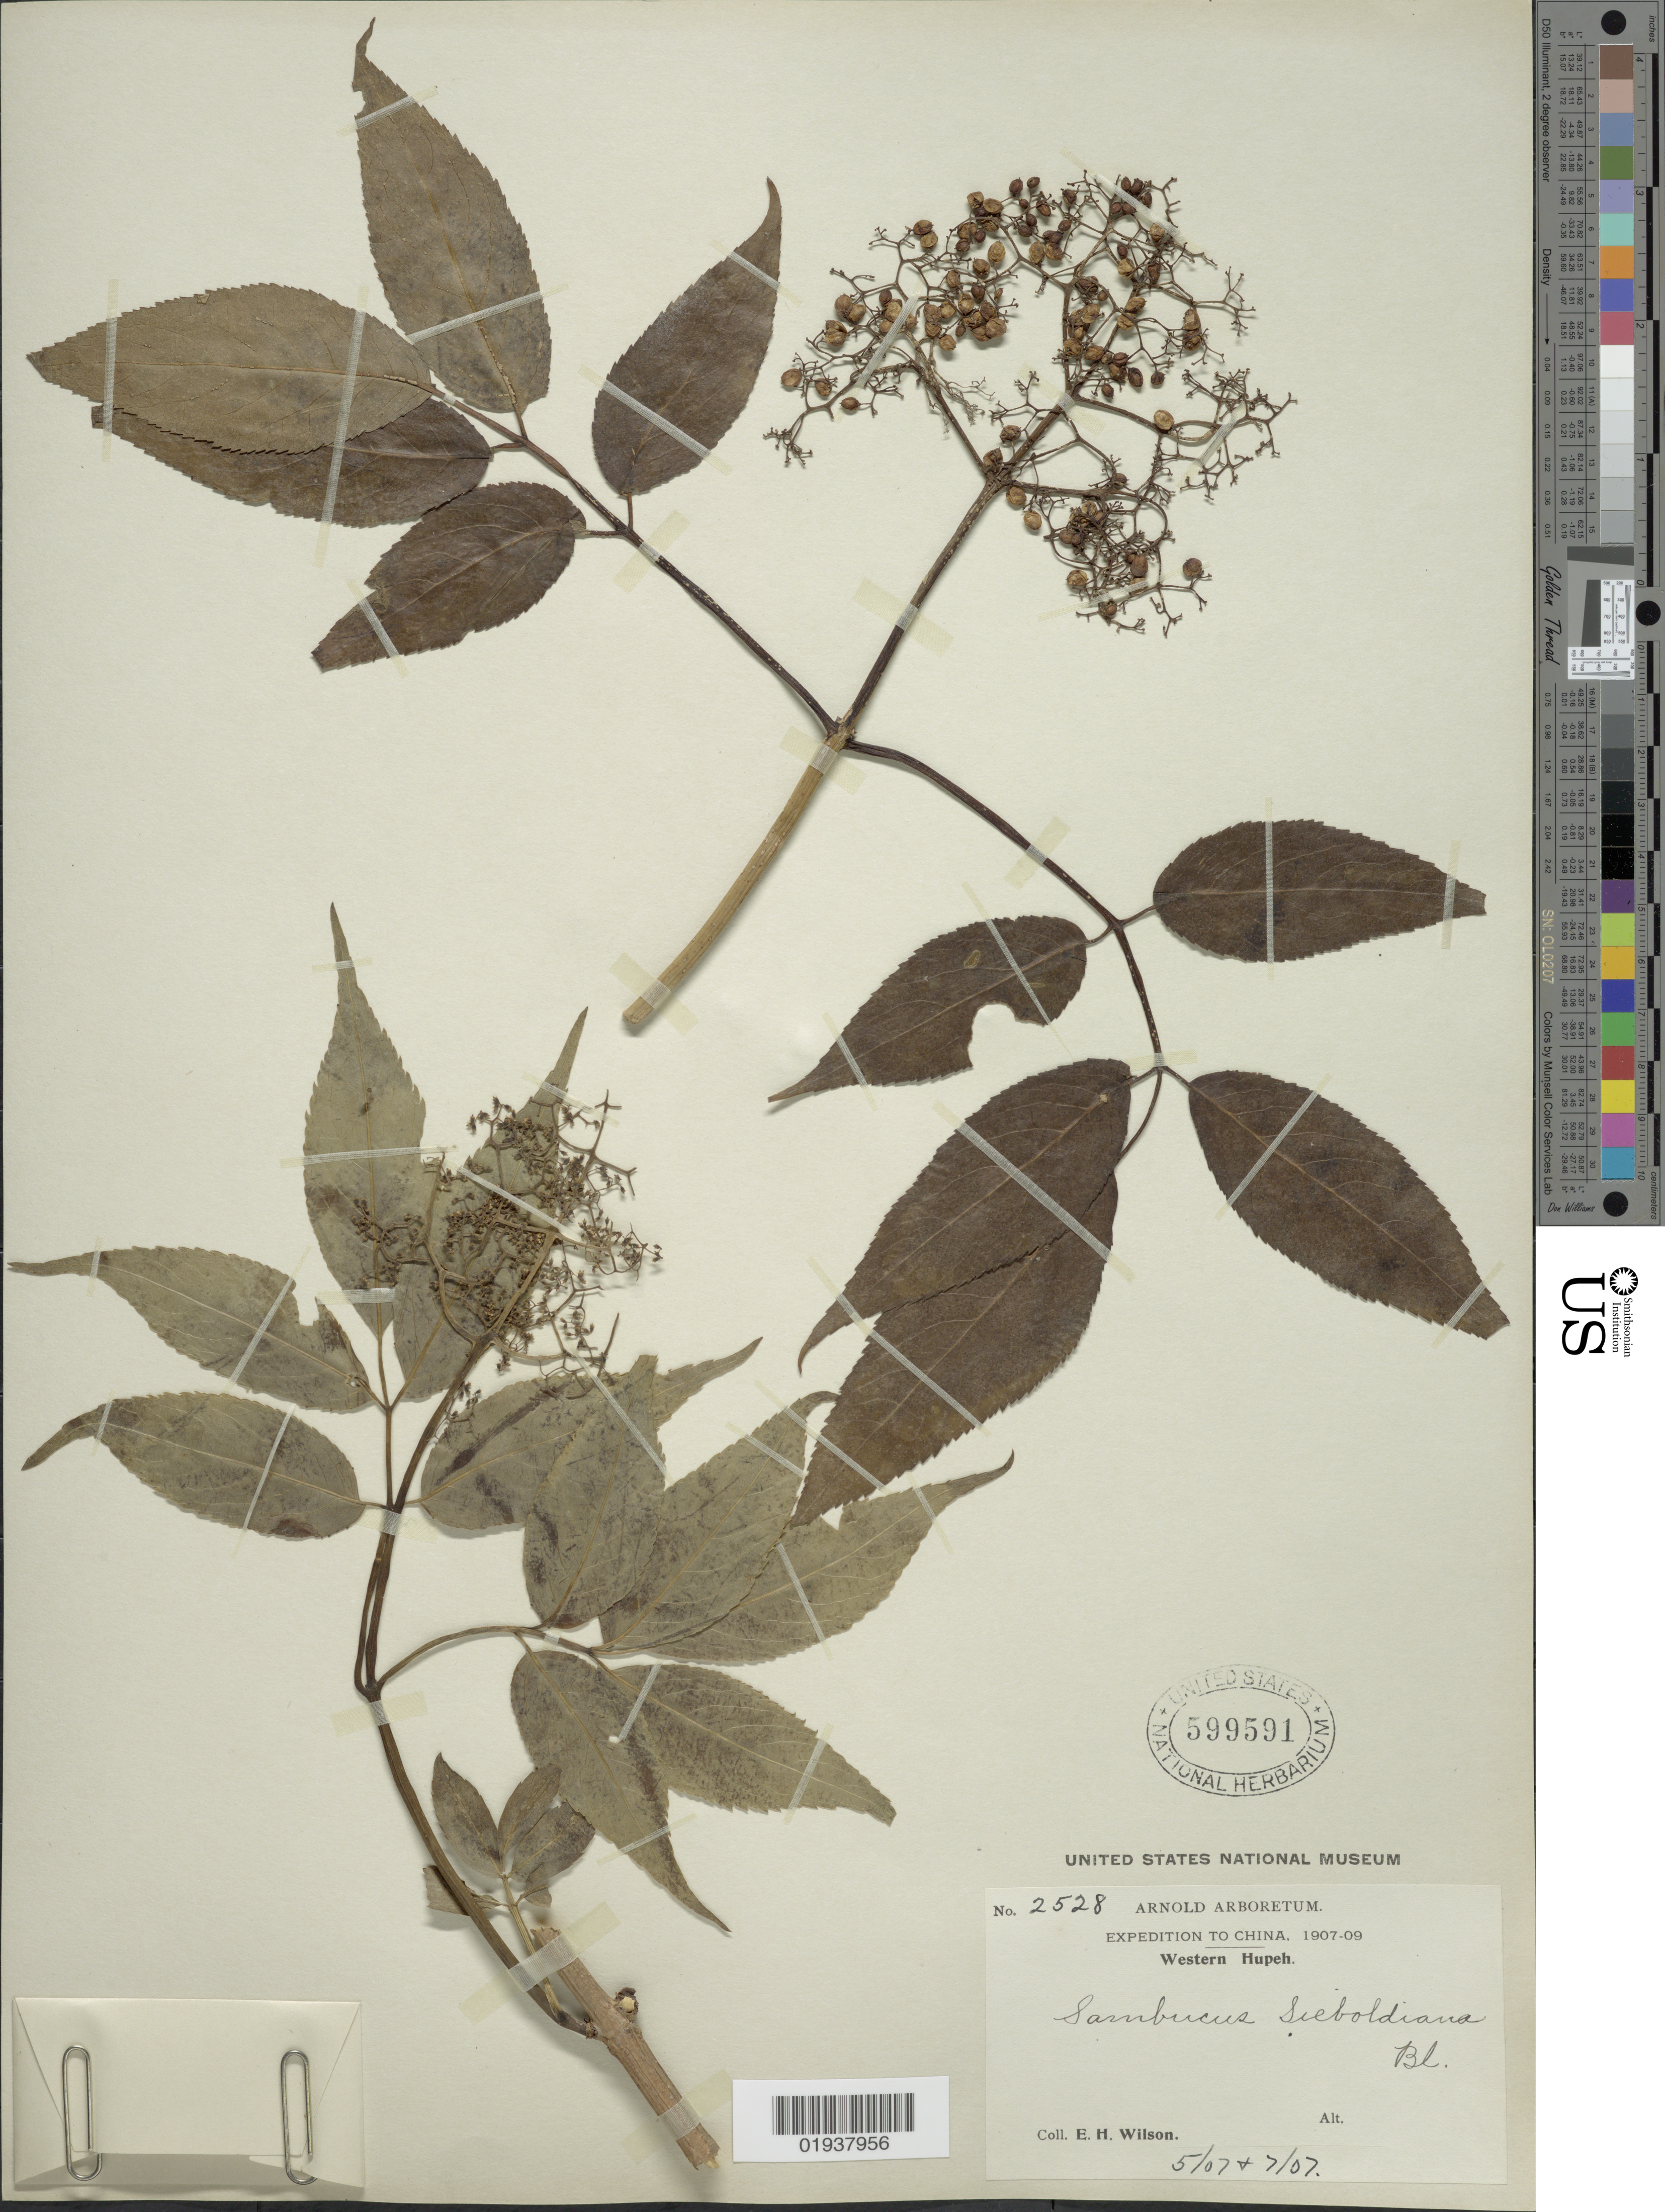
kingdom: Plantae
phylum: Tracheophyta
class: Magnoliopsida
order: Dipsacales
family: Viburnaceae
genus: Sambucus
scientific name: Sambucus racemosa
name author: L.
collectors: E. Wilson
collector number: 2528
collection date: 1907-05/1907-07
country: China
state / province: Hubei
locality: Western Hupeh.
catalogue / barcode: US 599591